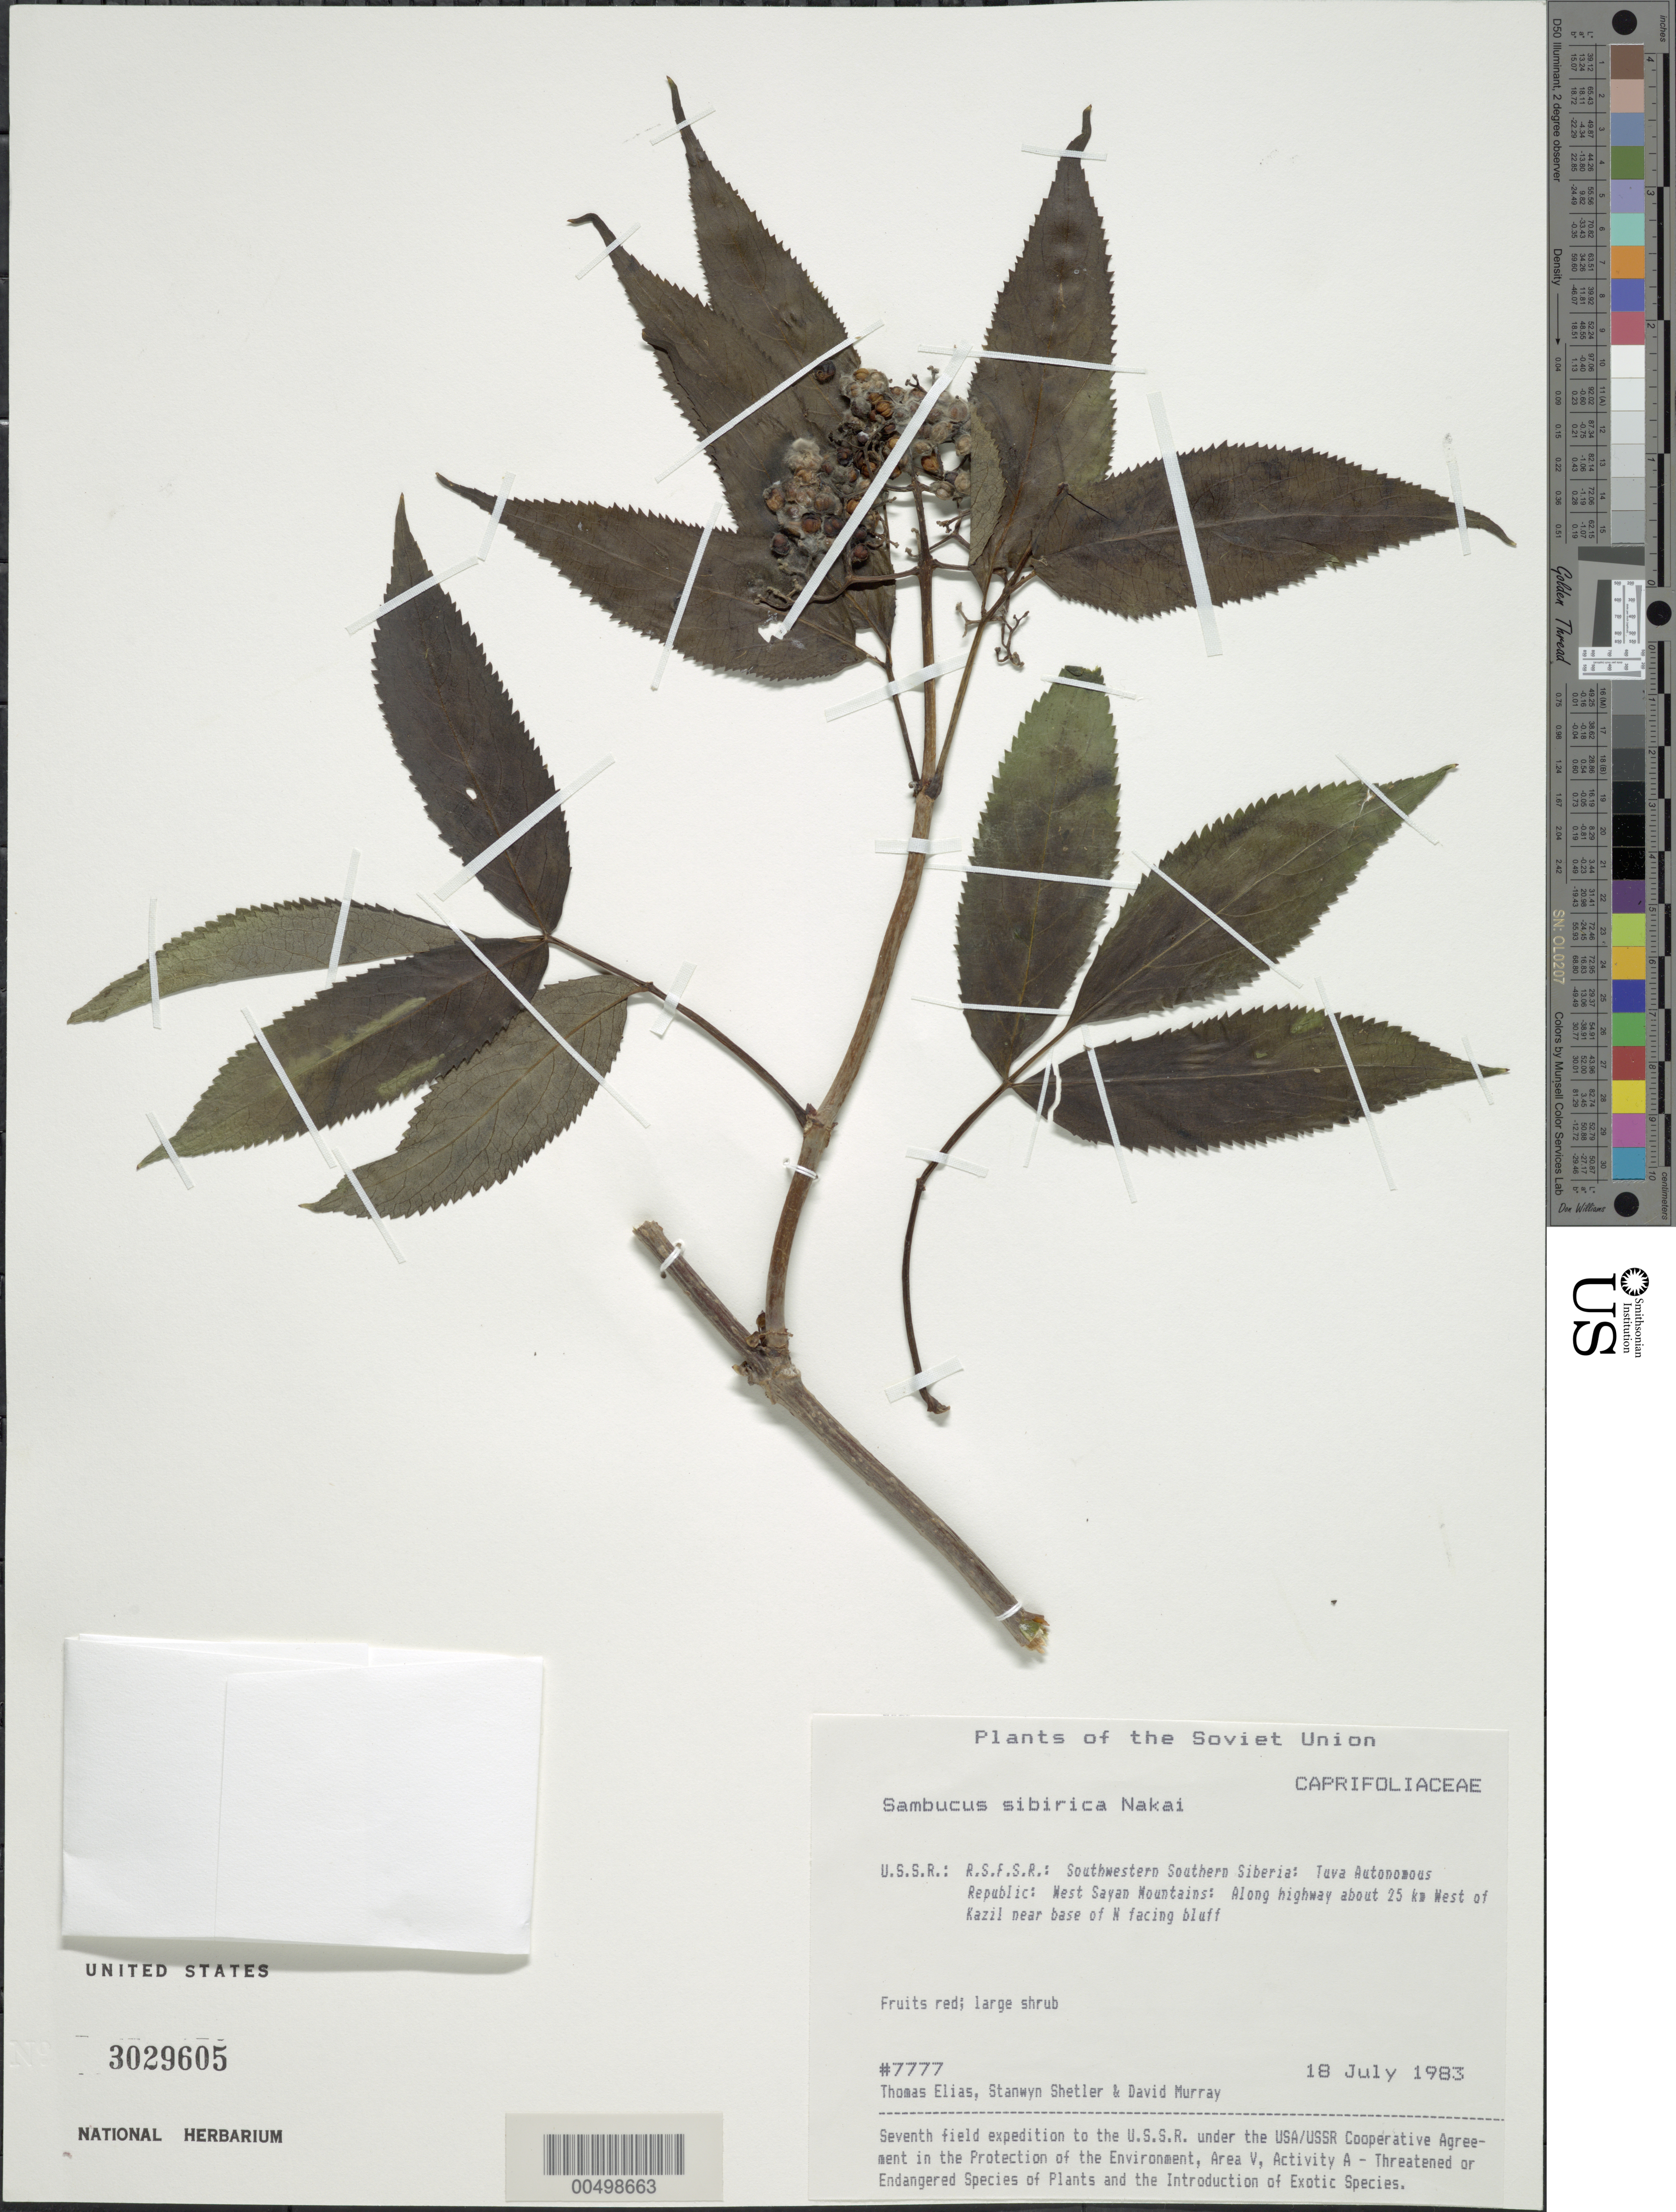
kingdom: Plantae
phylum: Tracheophyta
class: Magnoliopsida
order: Dipsacales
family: Viburnaceae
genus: Sambucus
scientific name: Sambucus sibirica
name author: Nakai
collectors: T. Elias, S. Shetler & D. F. Murray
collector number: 7777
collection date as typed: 18 Jul 1983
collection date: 1983-07-18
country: Russian Federation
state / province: Tuva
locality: West Sayan Mountains, along highway about 25 km W of Kazil [Kyzyl]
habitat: near base of north-facing bluff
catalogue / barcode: US 3029605